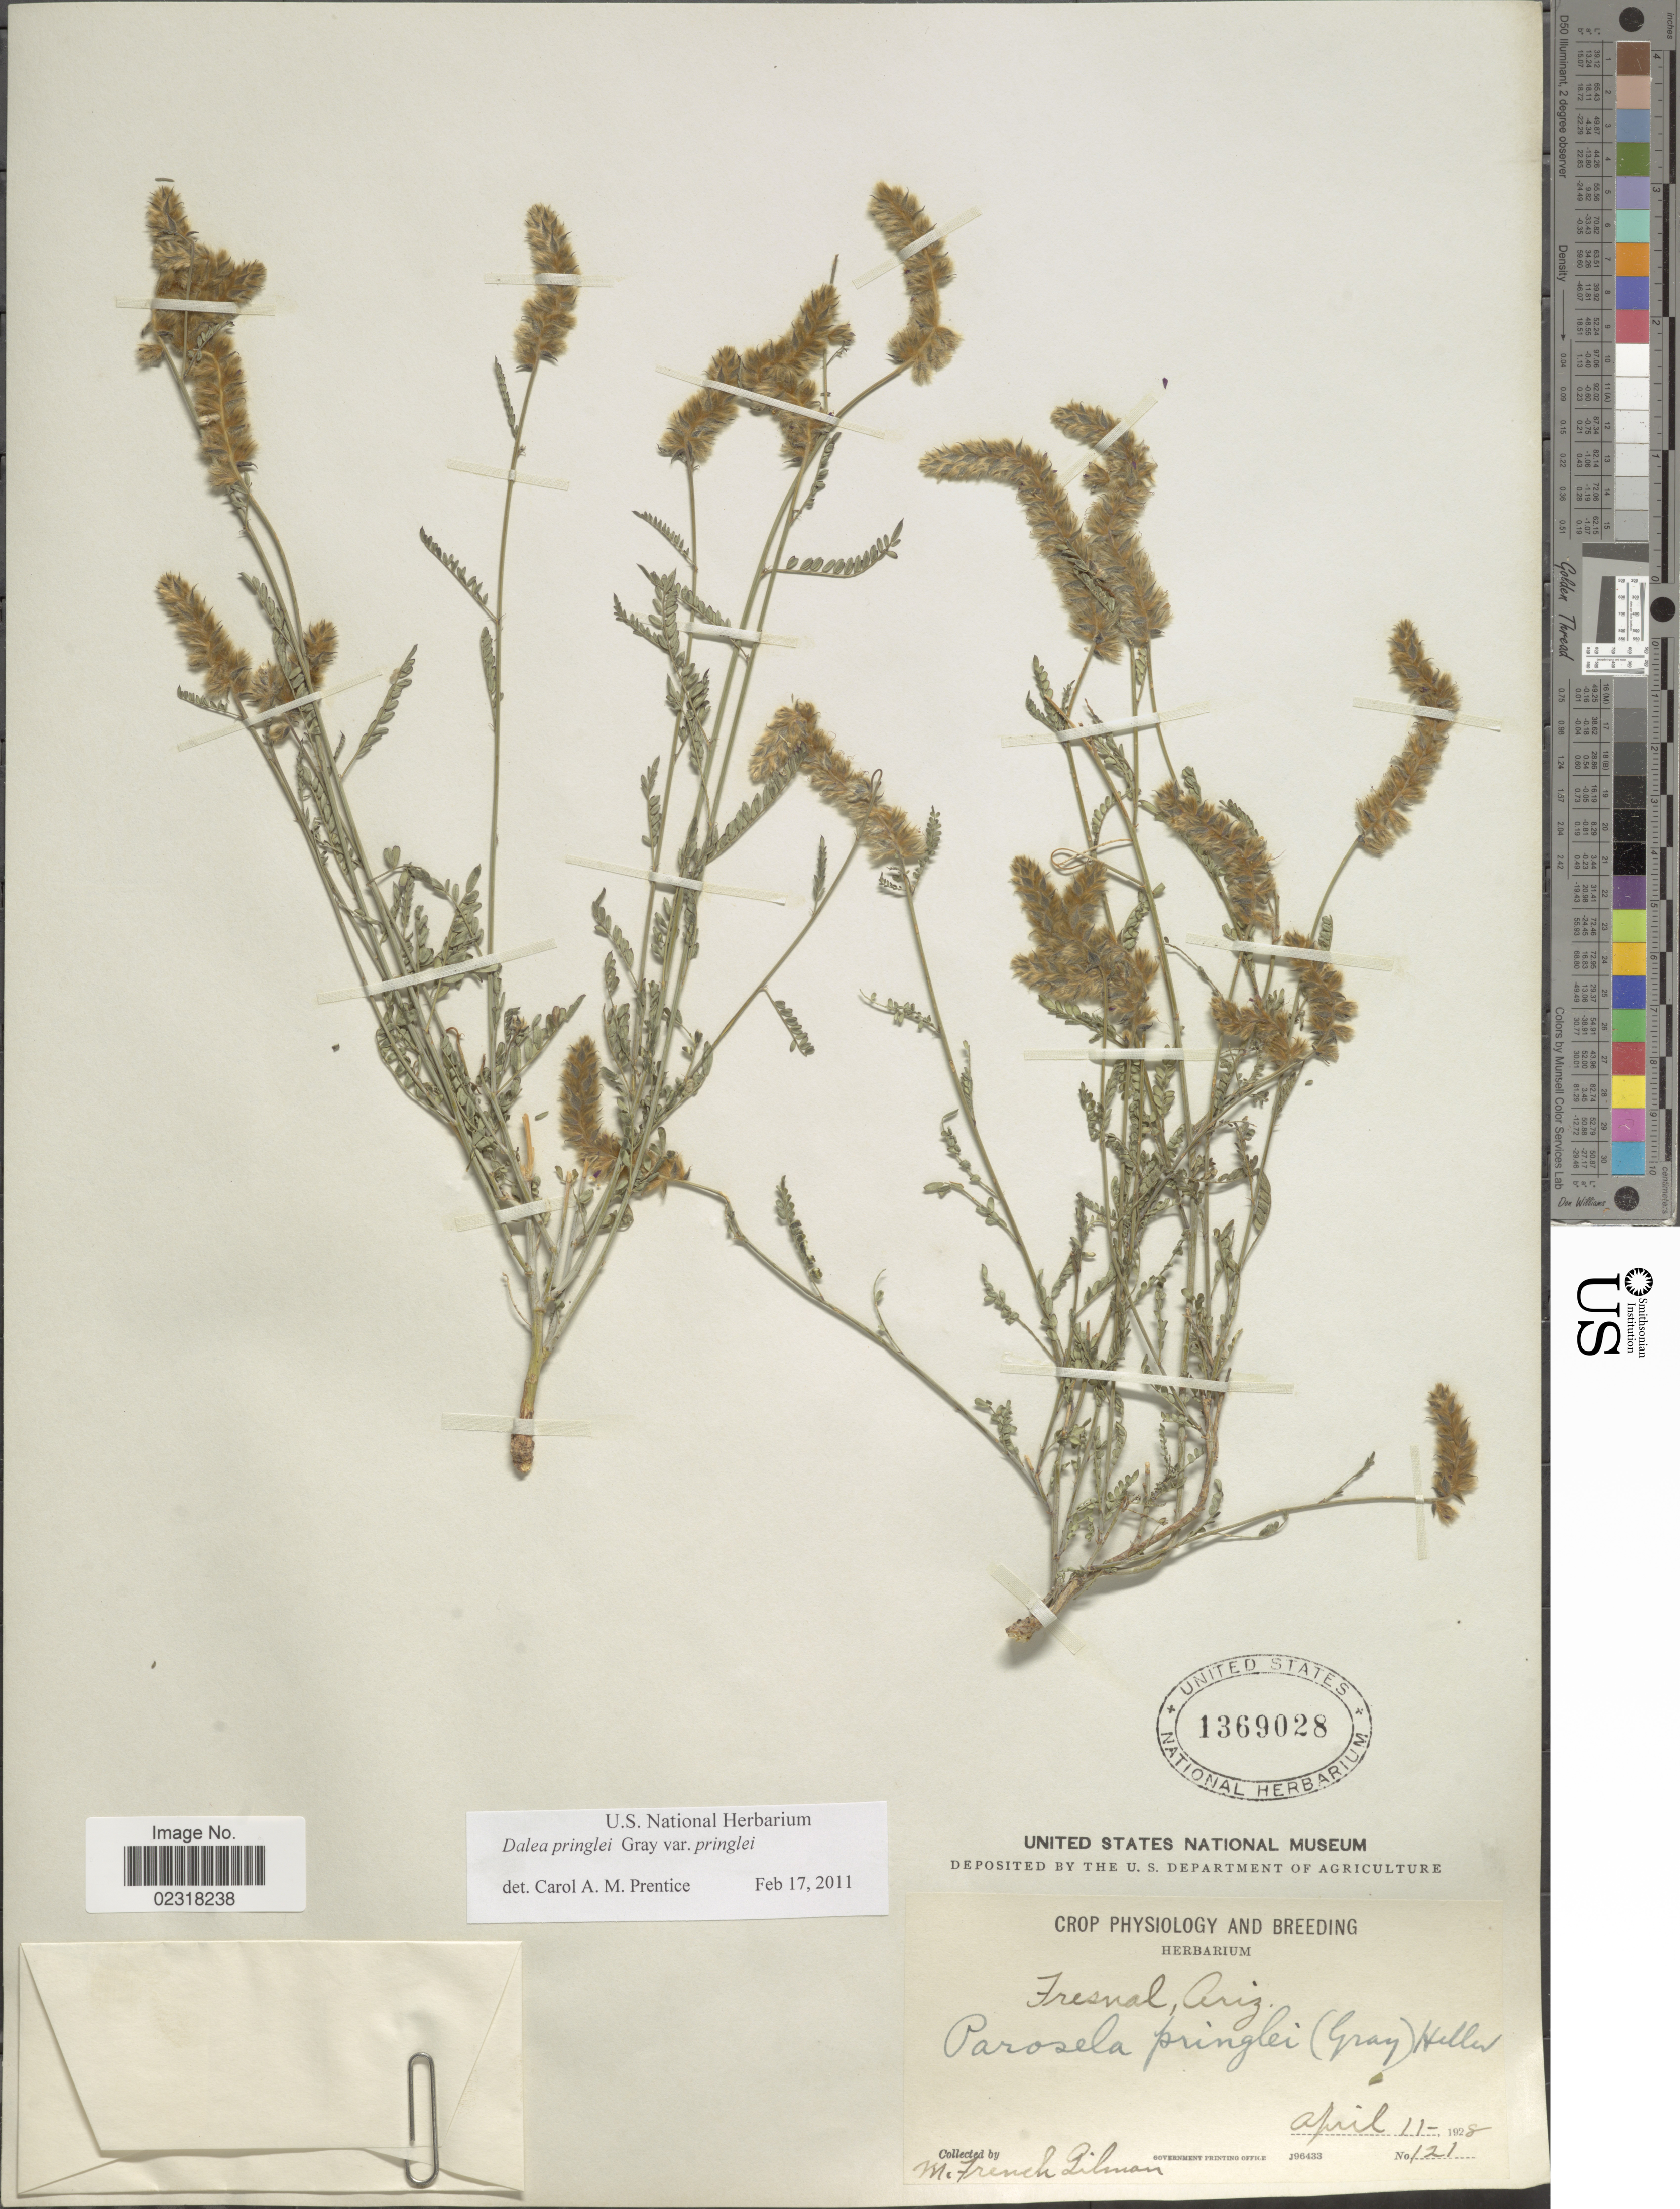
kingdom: Plantae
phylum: Tracheophyta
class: Magnoliopsida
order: Fabales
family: Fabaceae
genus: Dalea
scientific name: Dalea pringlei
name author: A. Gray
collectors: M. F. Gilman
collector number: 121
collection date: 1928-04-11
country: United States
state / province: Arizona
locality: Fresnal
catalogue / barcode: US 1369028